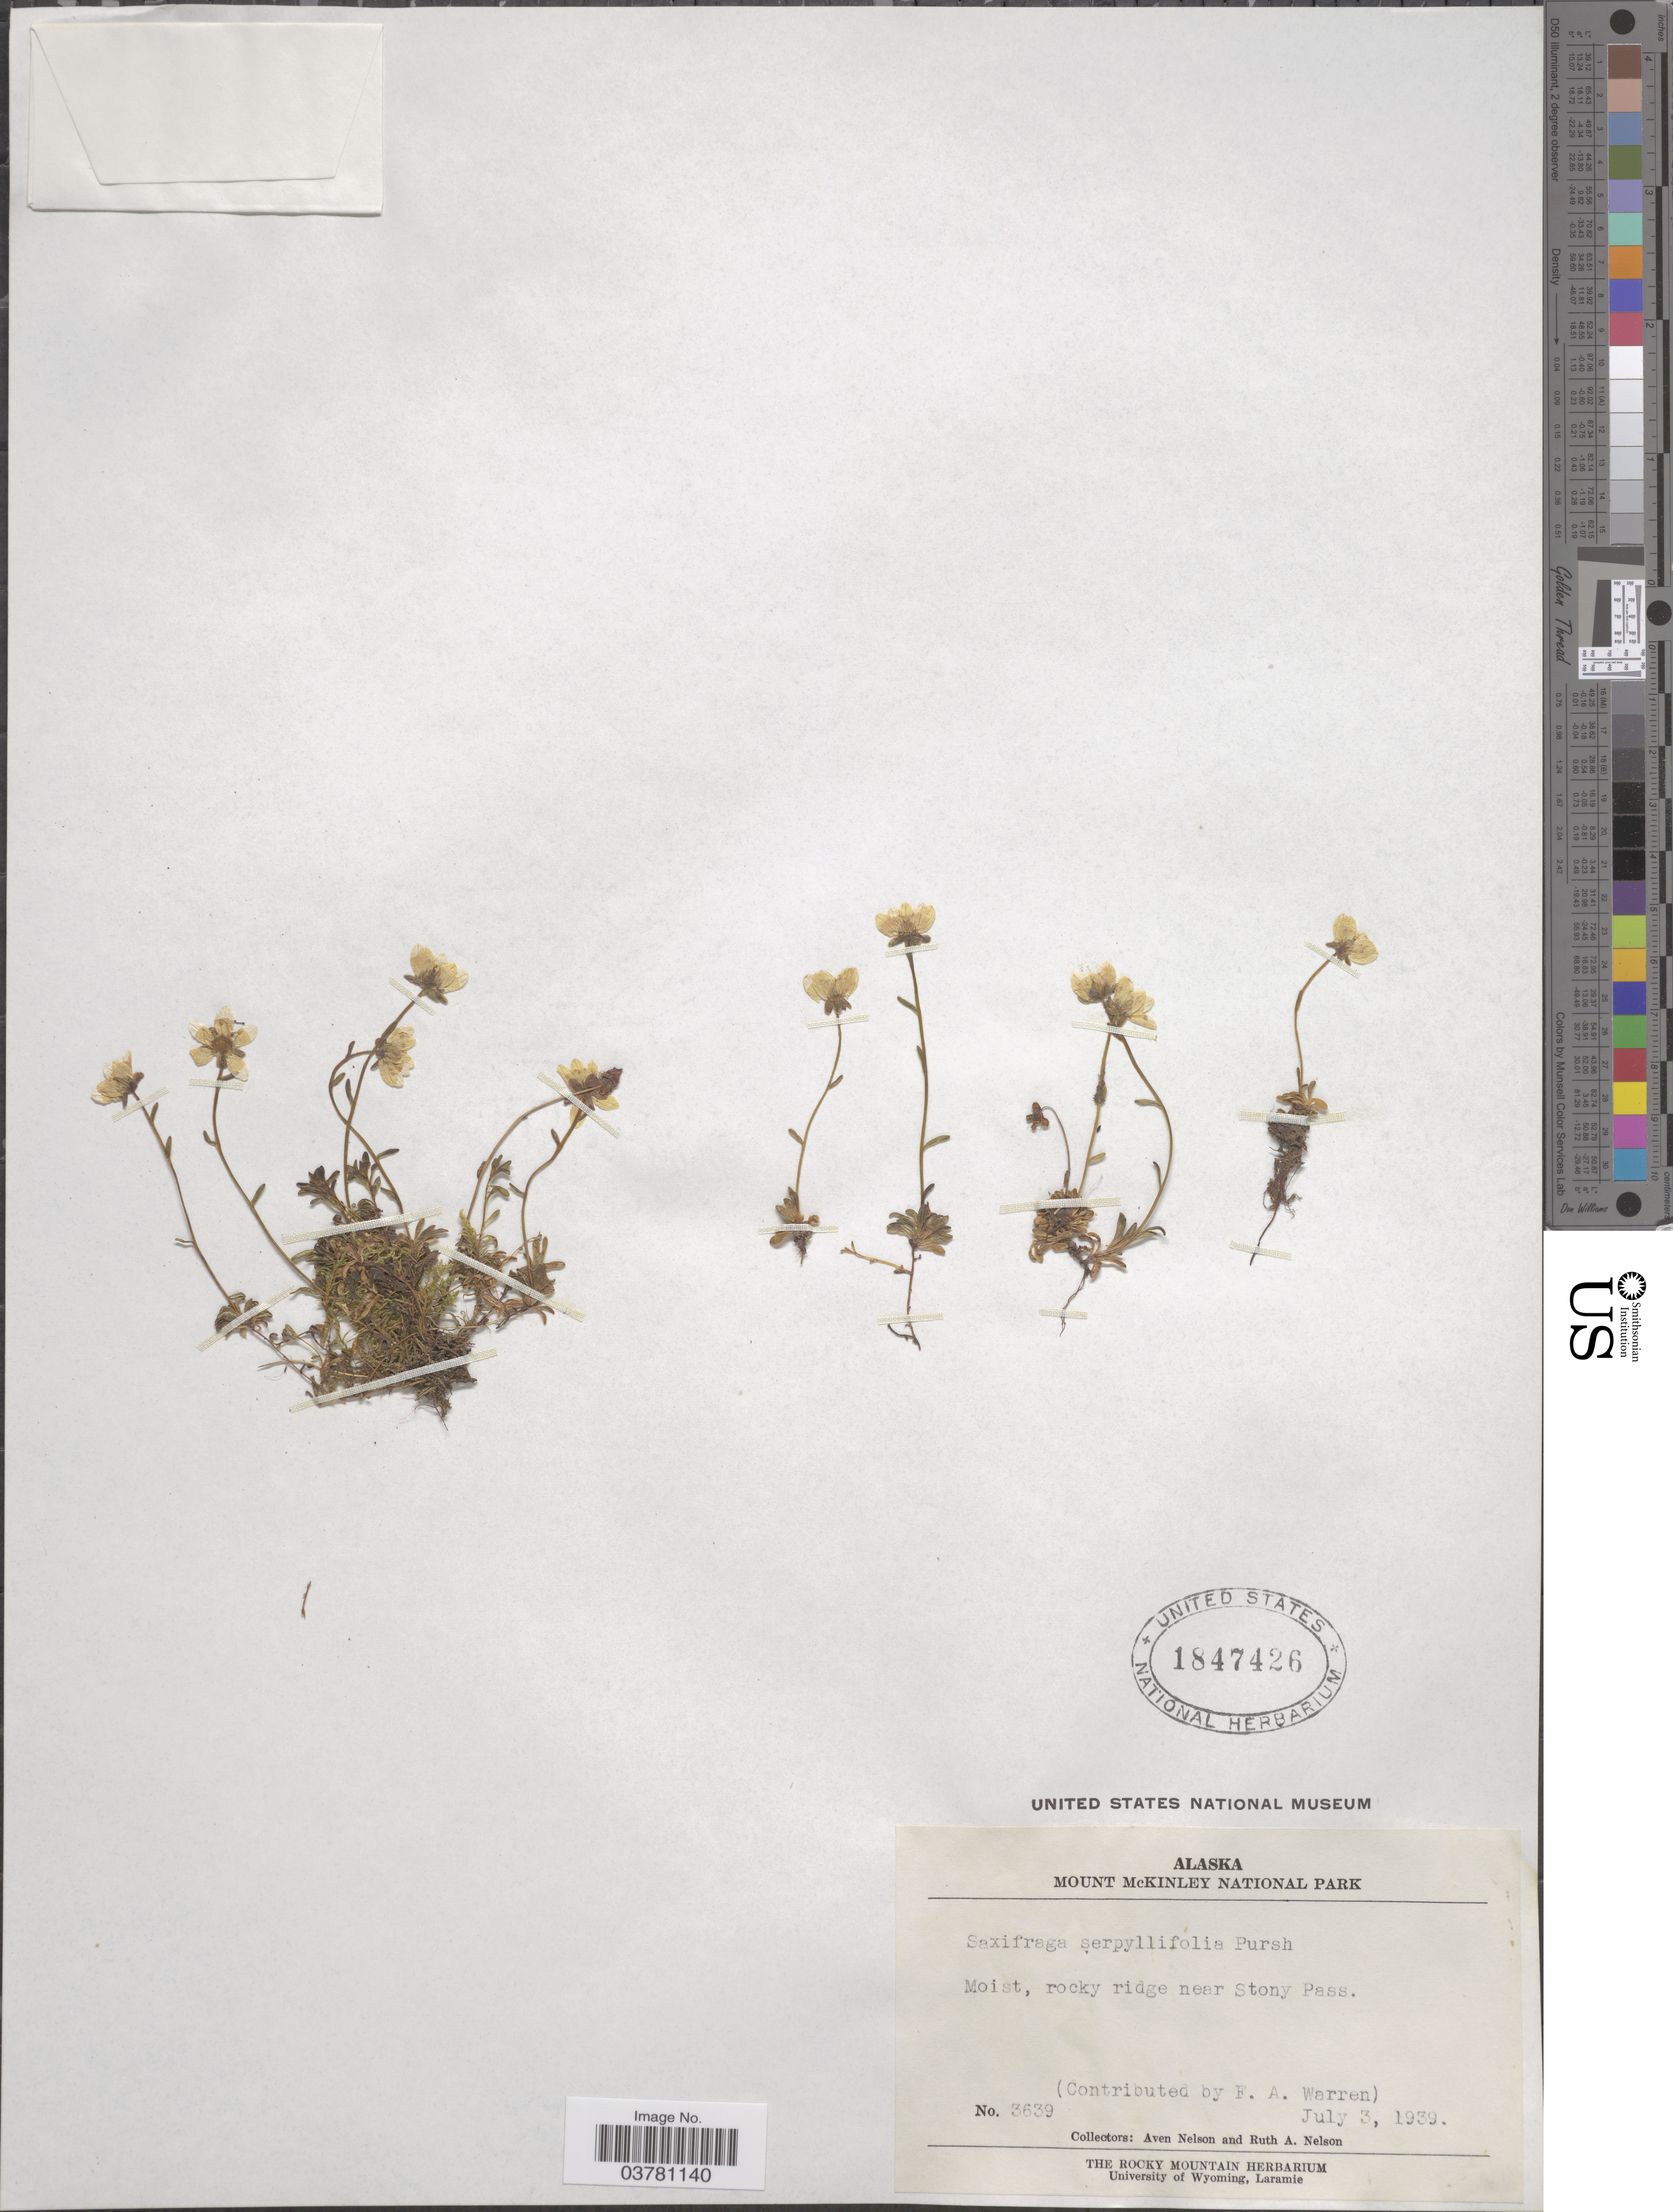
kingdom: Plantae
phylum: Tracheophyta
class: Magnoliopsida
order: Saxifragales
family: Saxifragaceae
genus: Saxifraga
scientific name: Saxifraga serpyllifolia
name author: Pursh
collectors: A. Nelson & R. A. Nelson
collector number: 3639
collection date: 1939-07-03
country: United States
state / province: Alaska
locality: Mount McKinley National Park. Moist, rocky ridge near Stony Pass.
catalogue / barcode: US 1847426